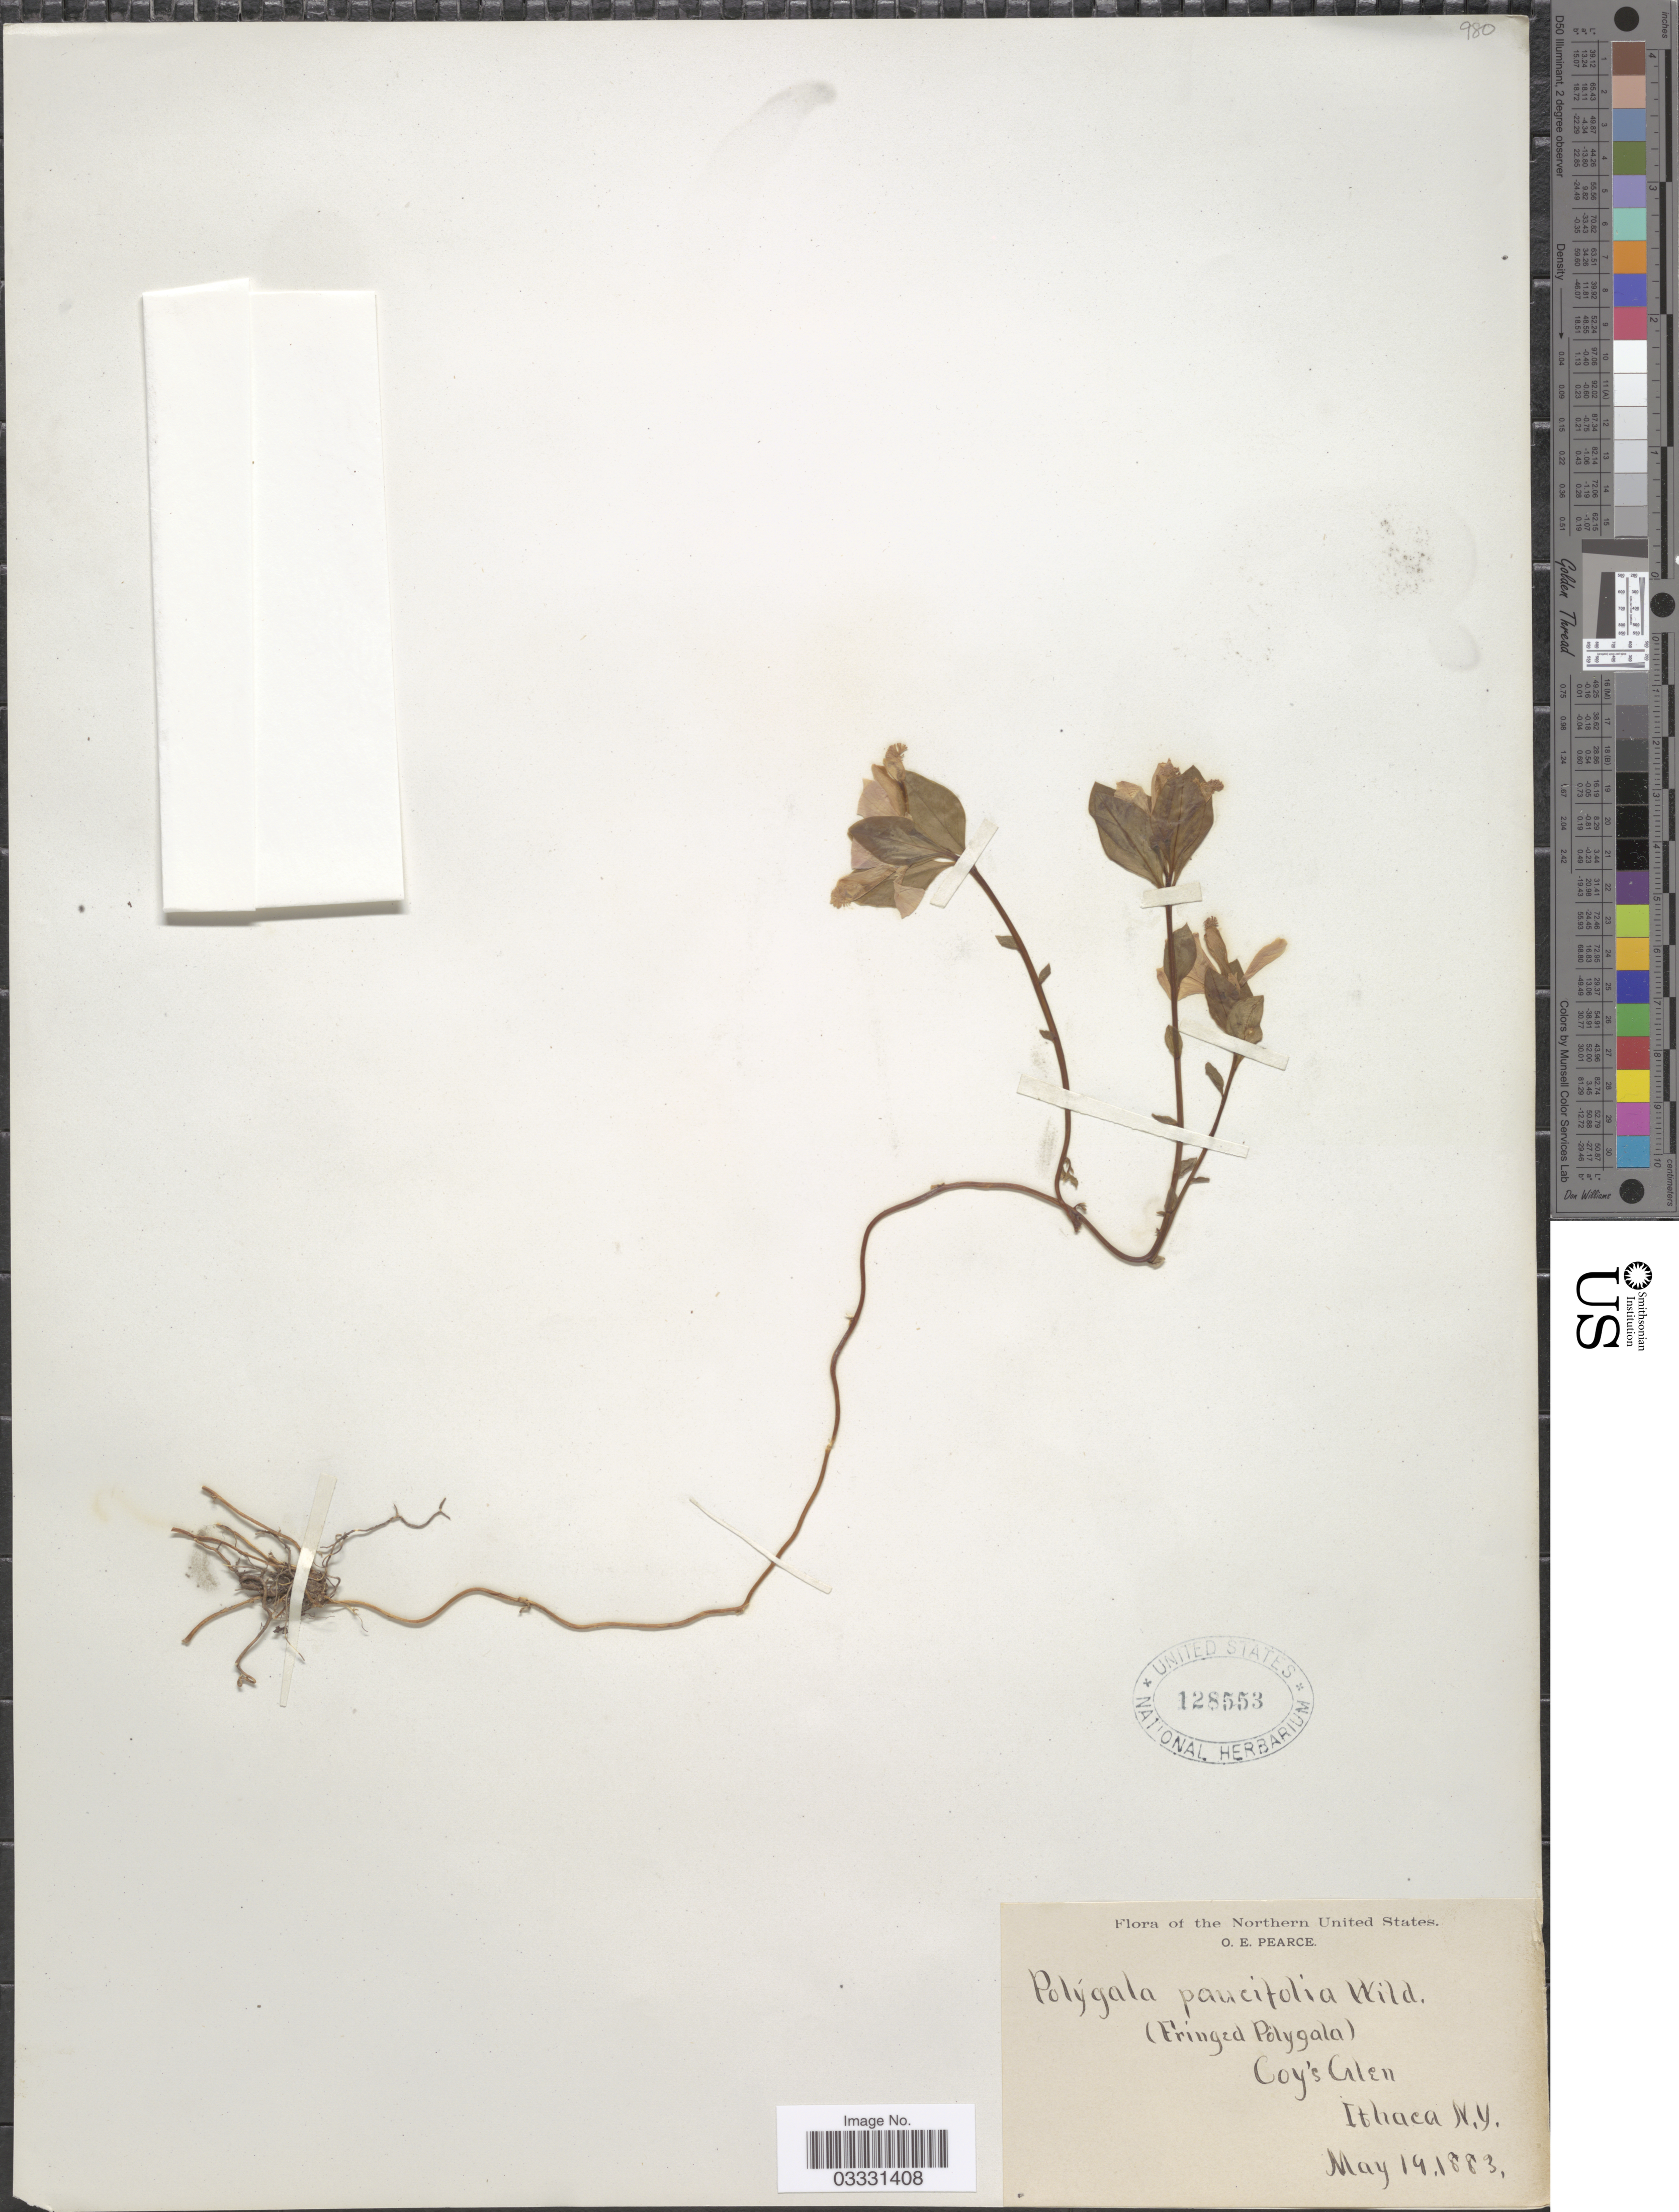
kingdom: Plantae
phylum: Tracheophyta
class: Magnoliopsida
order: Fabales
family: Polygalaceae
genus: Polygaloides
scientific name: Polygaloides paucifolia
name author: (Willd.) J.R. Abbott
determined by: Strong, Mark T., (BOT), Smithsonian Institution - National Museum of Natural History (UNITED STATES)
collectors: O. E. Pearce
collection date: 1883-05-19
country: United States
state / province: New York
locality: Northern United States. Coy's Glen. Ithaca.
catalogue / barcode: US 128553